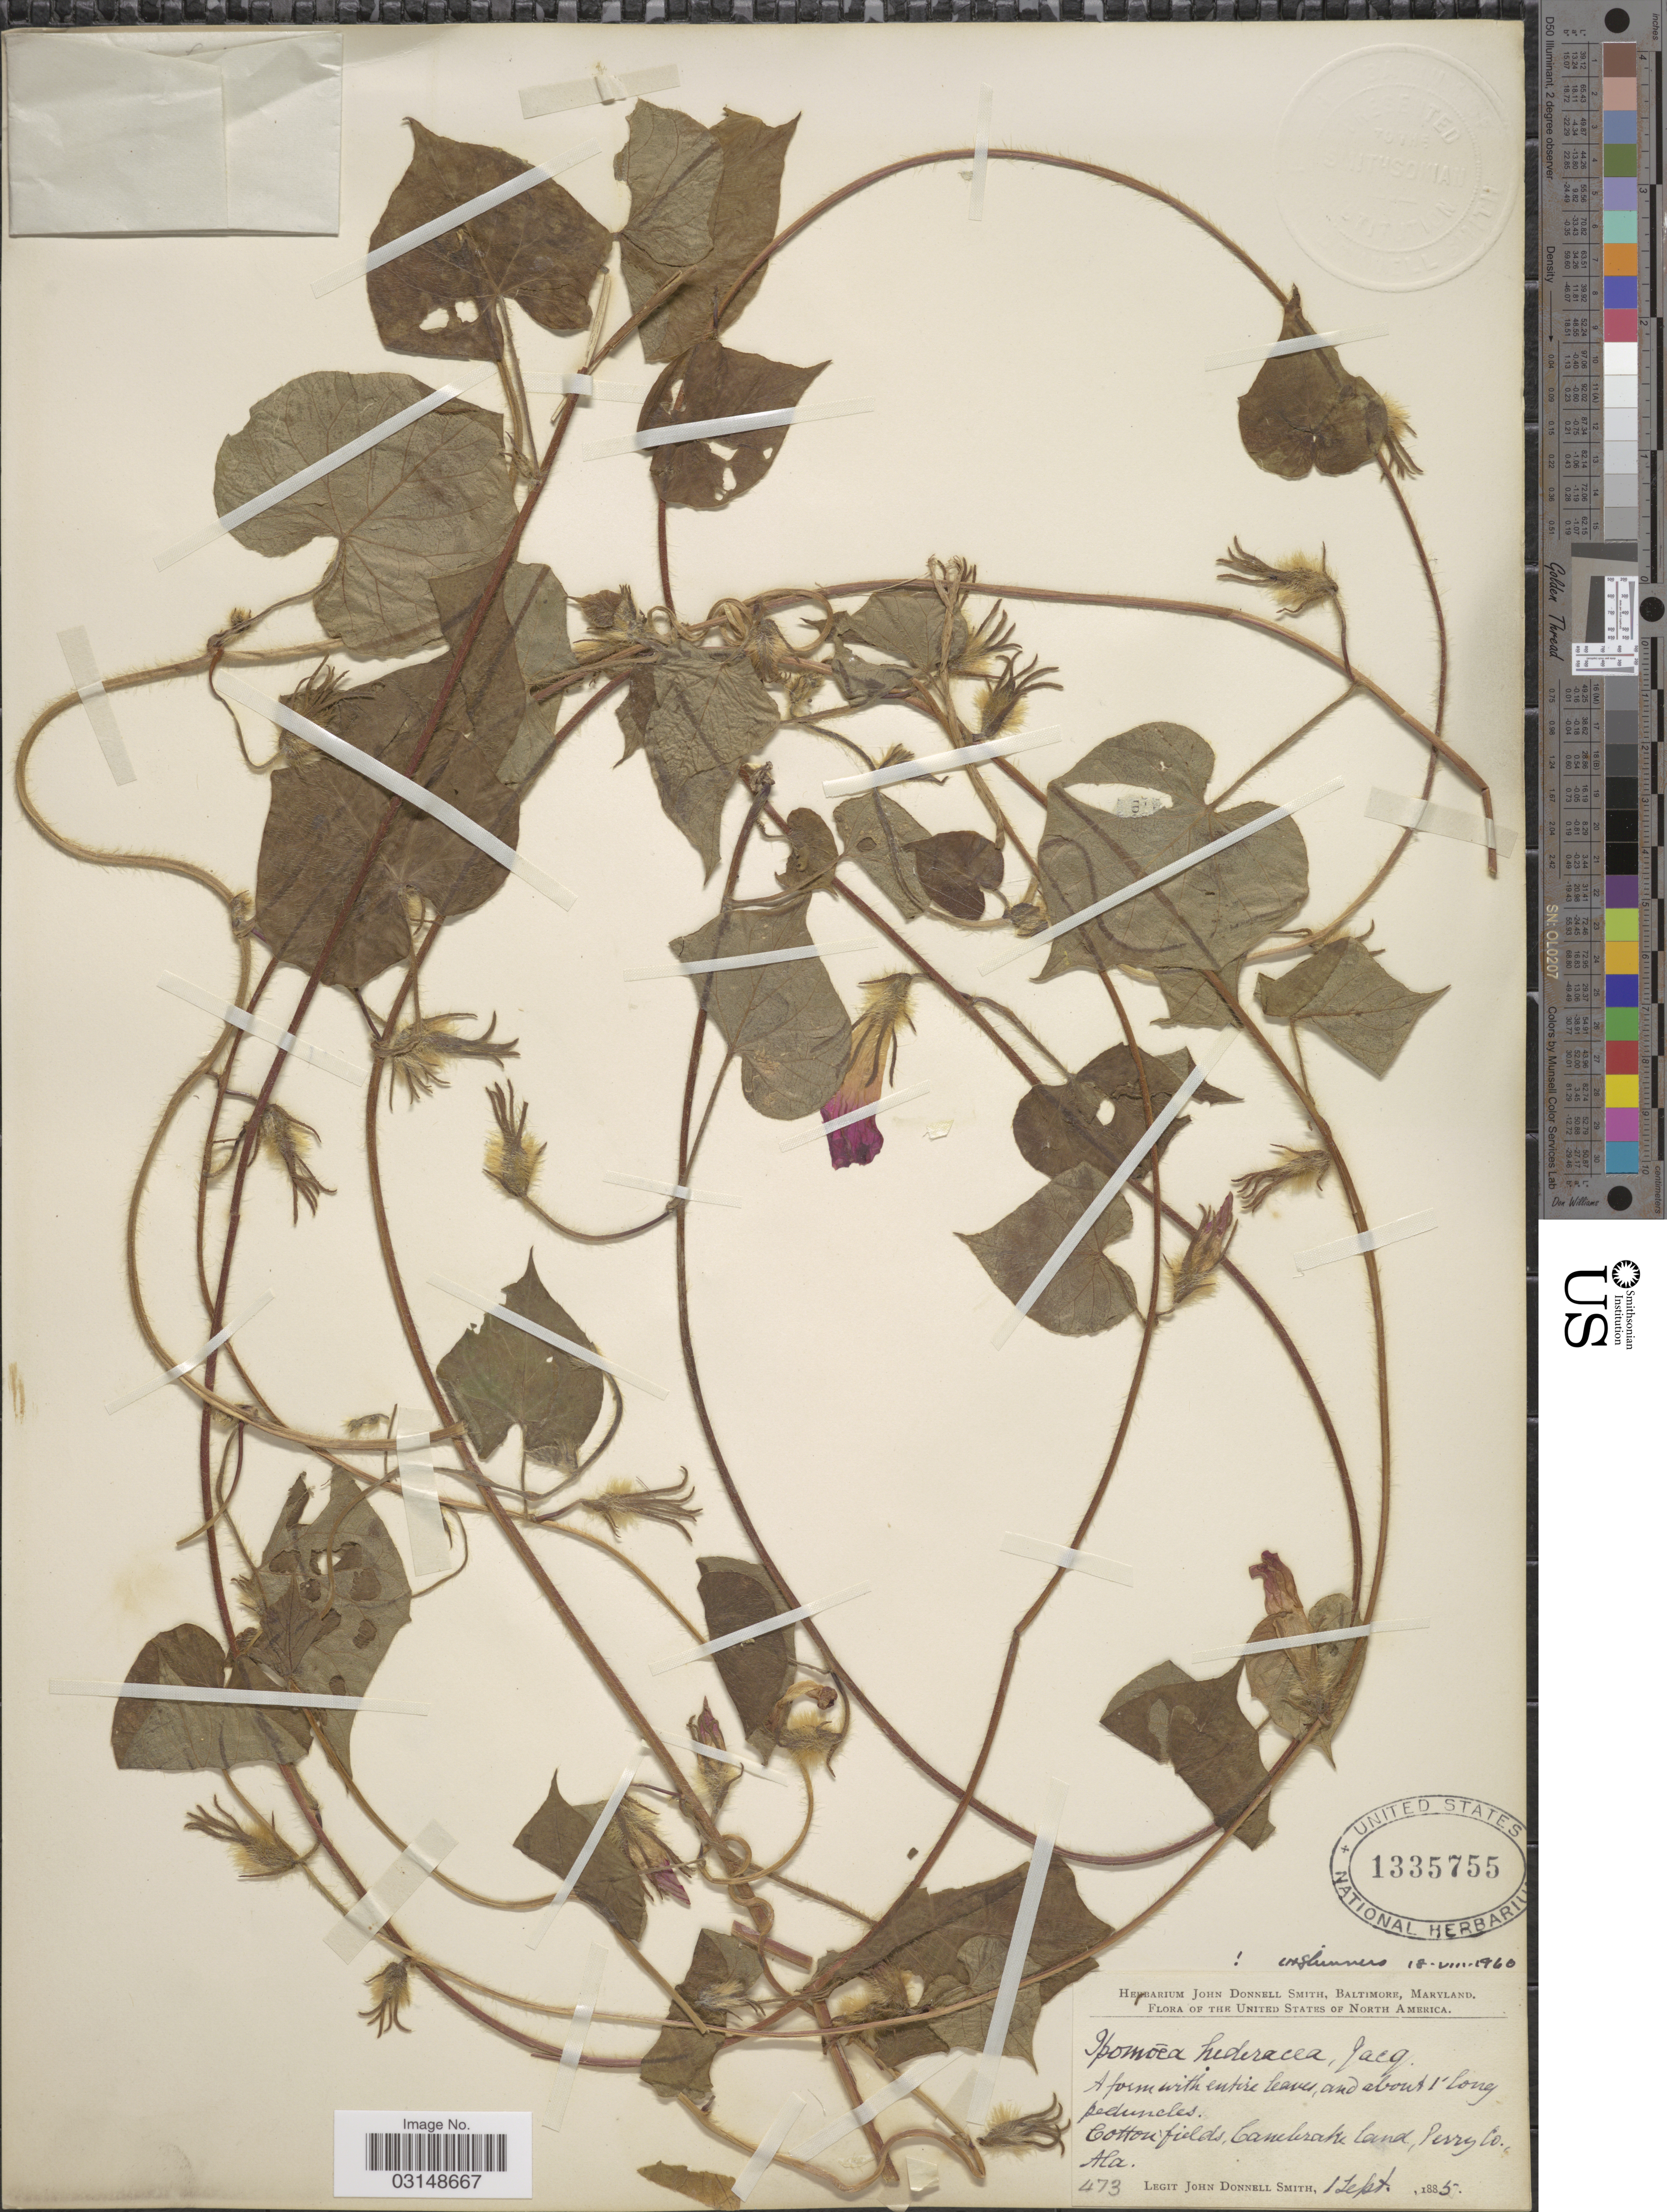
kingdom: Plantae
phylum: Tracheophyta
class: Magnoliopsida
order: Solanales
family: Convolvulaceae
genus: Ipomoea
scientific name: Ipomoea hederacea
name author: Jacq.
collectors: J. Donnell Smith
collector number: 473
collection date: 1885-09-01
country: United States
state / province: Alabama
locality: Cottonfields, Canebrake land, Perry Co., Ala.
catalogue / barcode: US 1335755